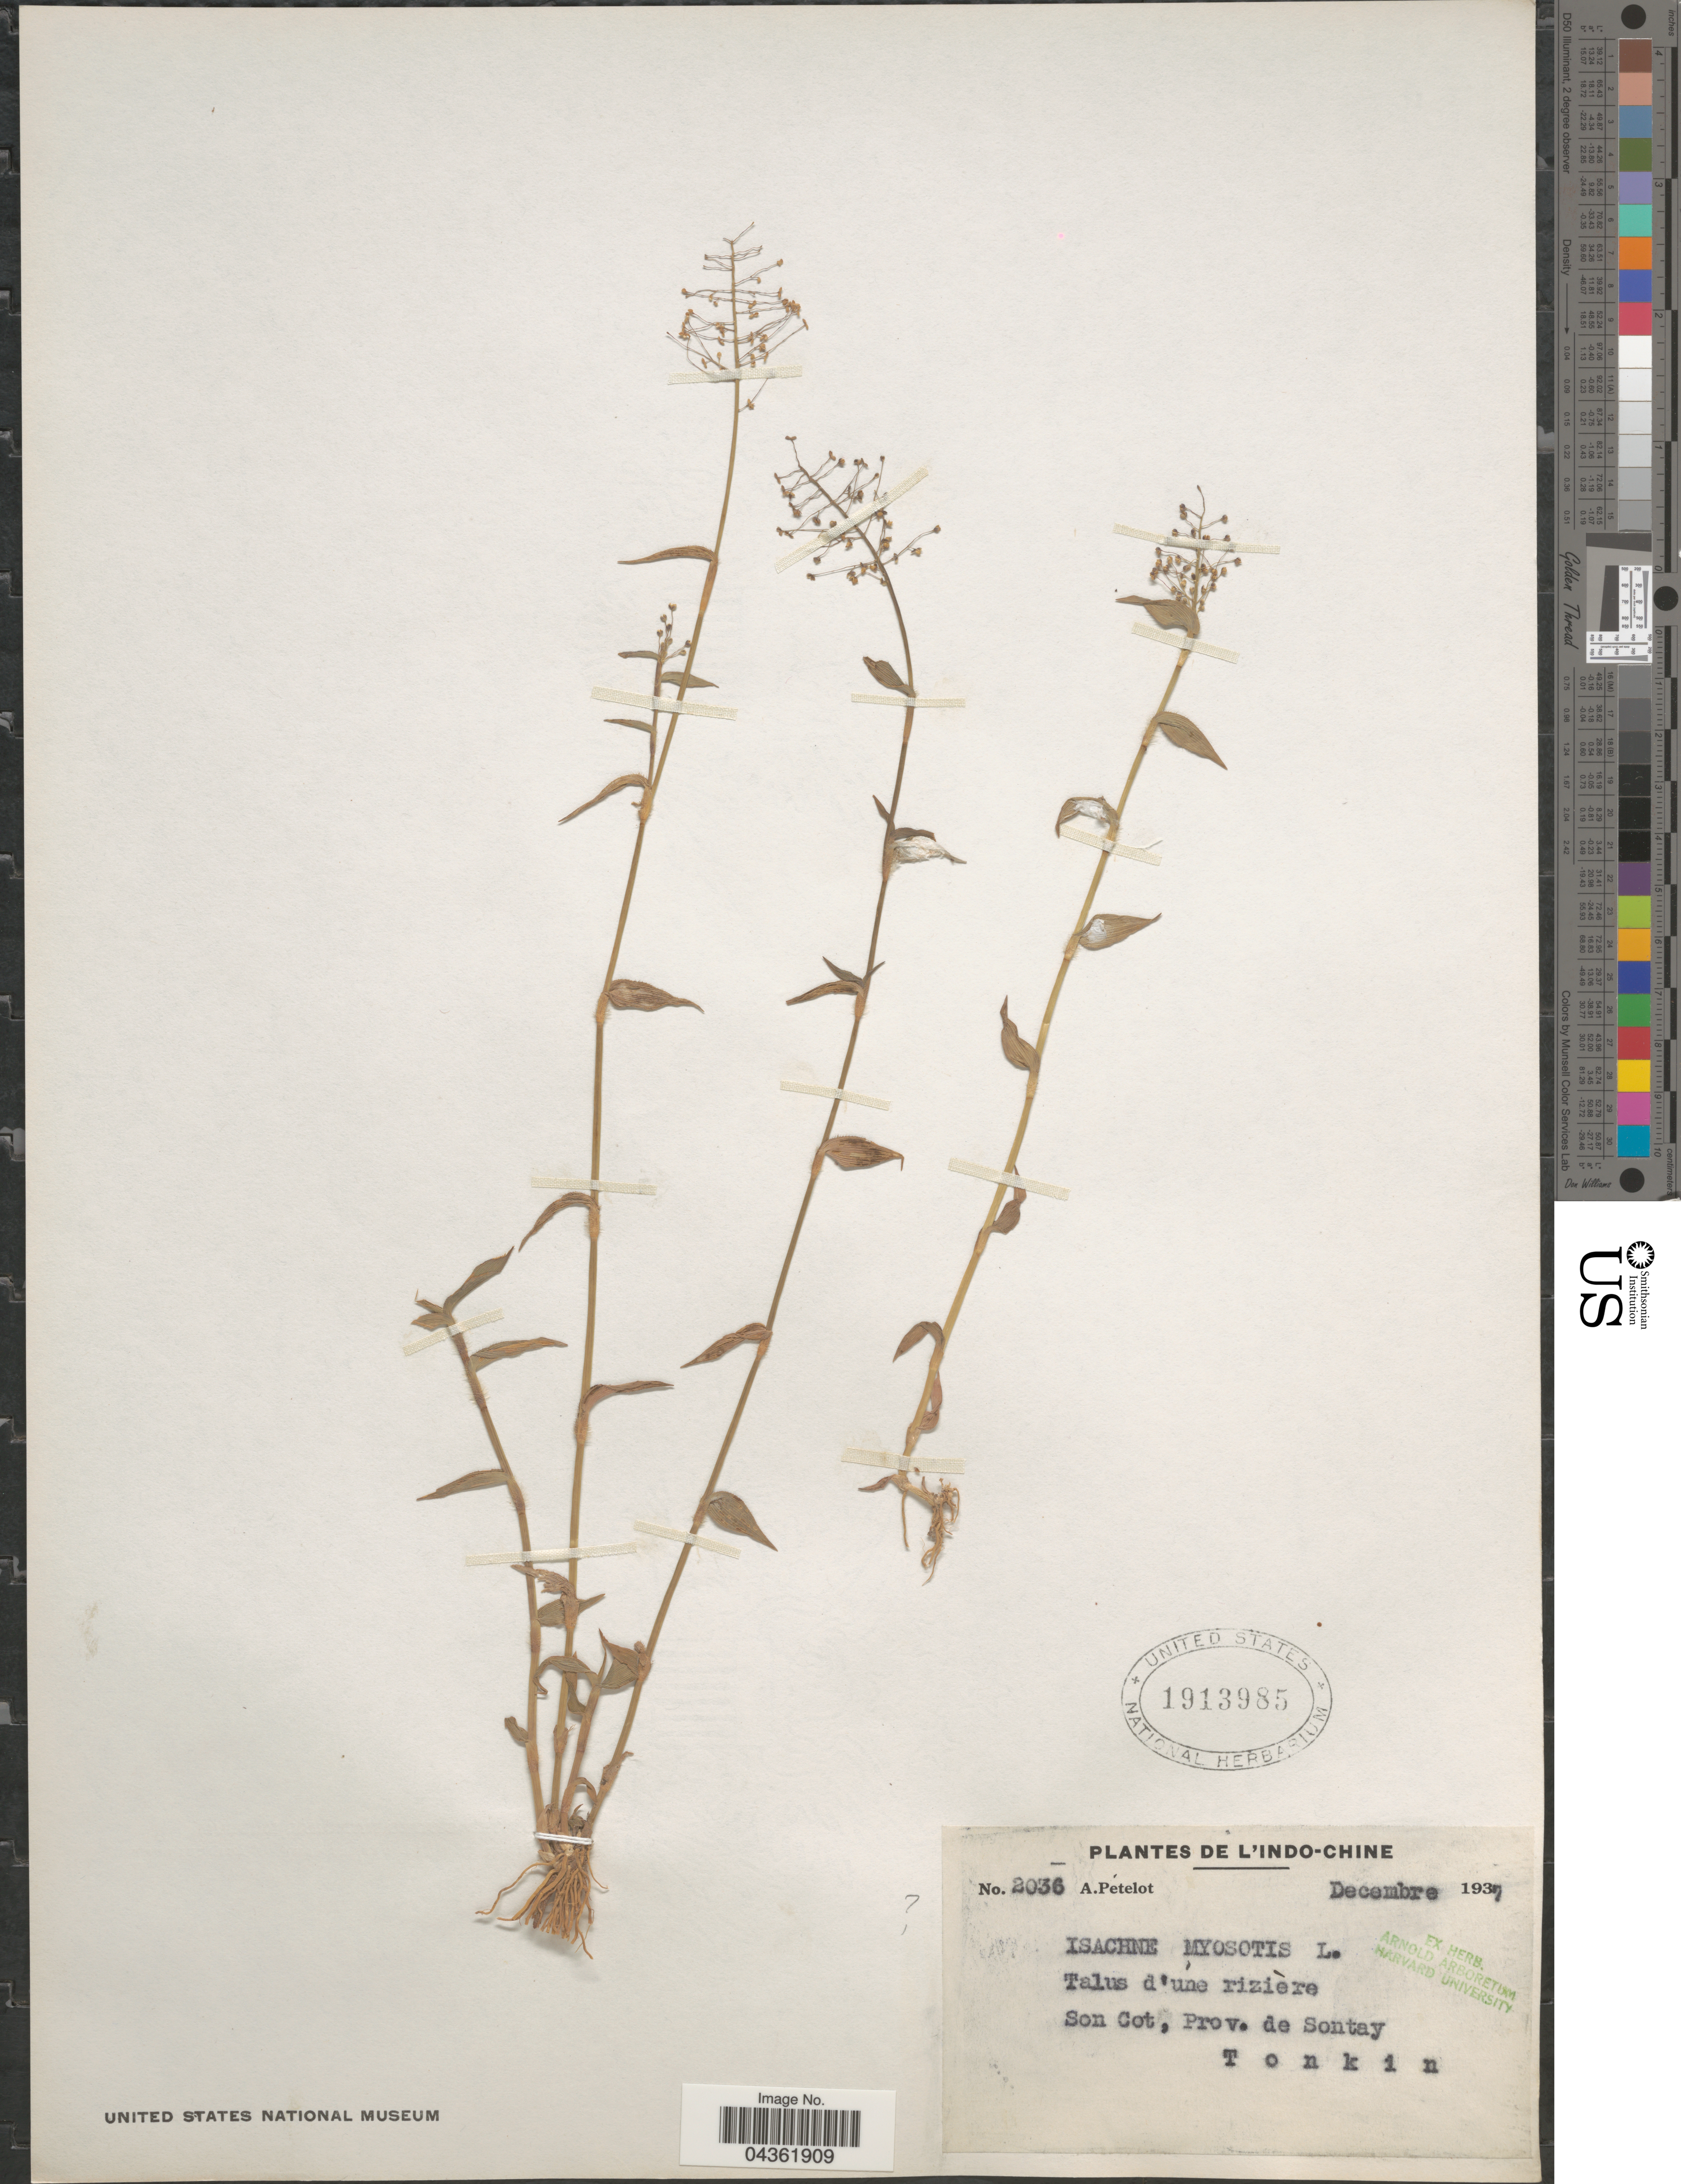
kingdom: Plantae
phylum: Tracheophyta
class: Liliopsida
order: Poales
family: Poaceae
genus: Isachne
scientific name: Isachne myosotis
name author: Nees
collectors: A. Petelot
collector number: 2036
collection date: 1937-12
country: Vietnam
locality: L'Indo-Chine. Talus d'une rizière. Son Cot, Prov. de Sontay. Tonkin.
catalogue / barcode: US 1913985